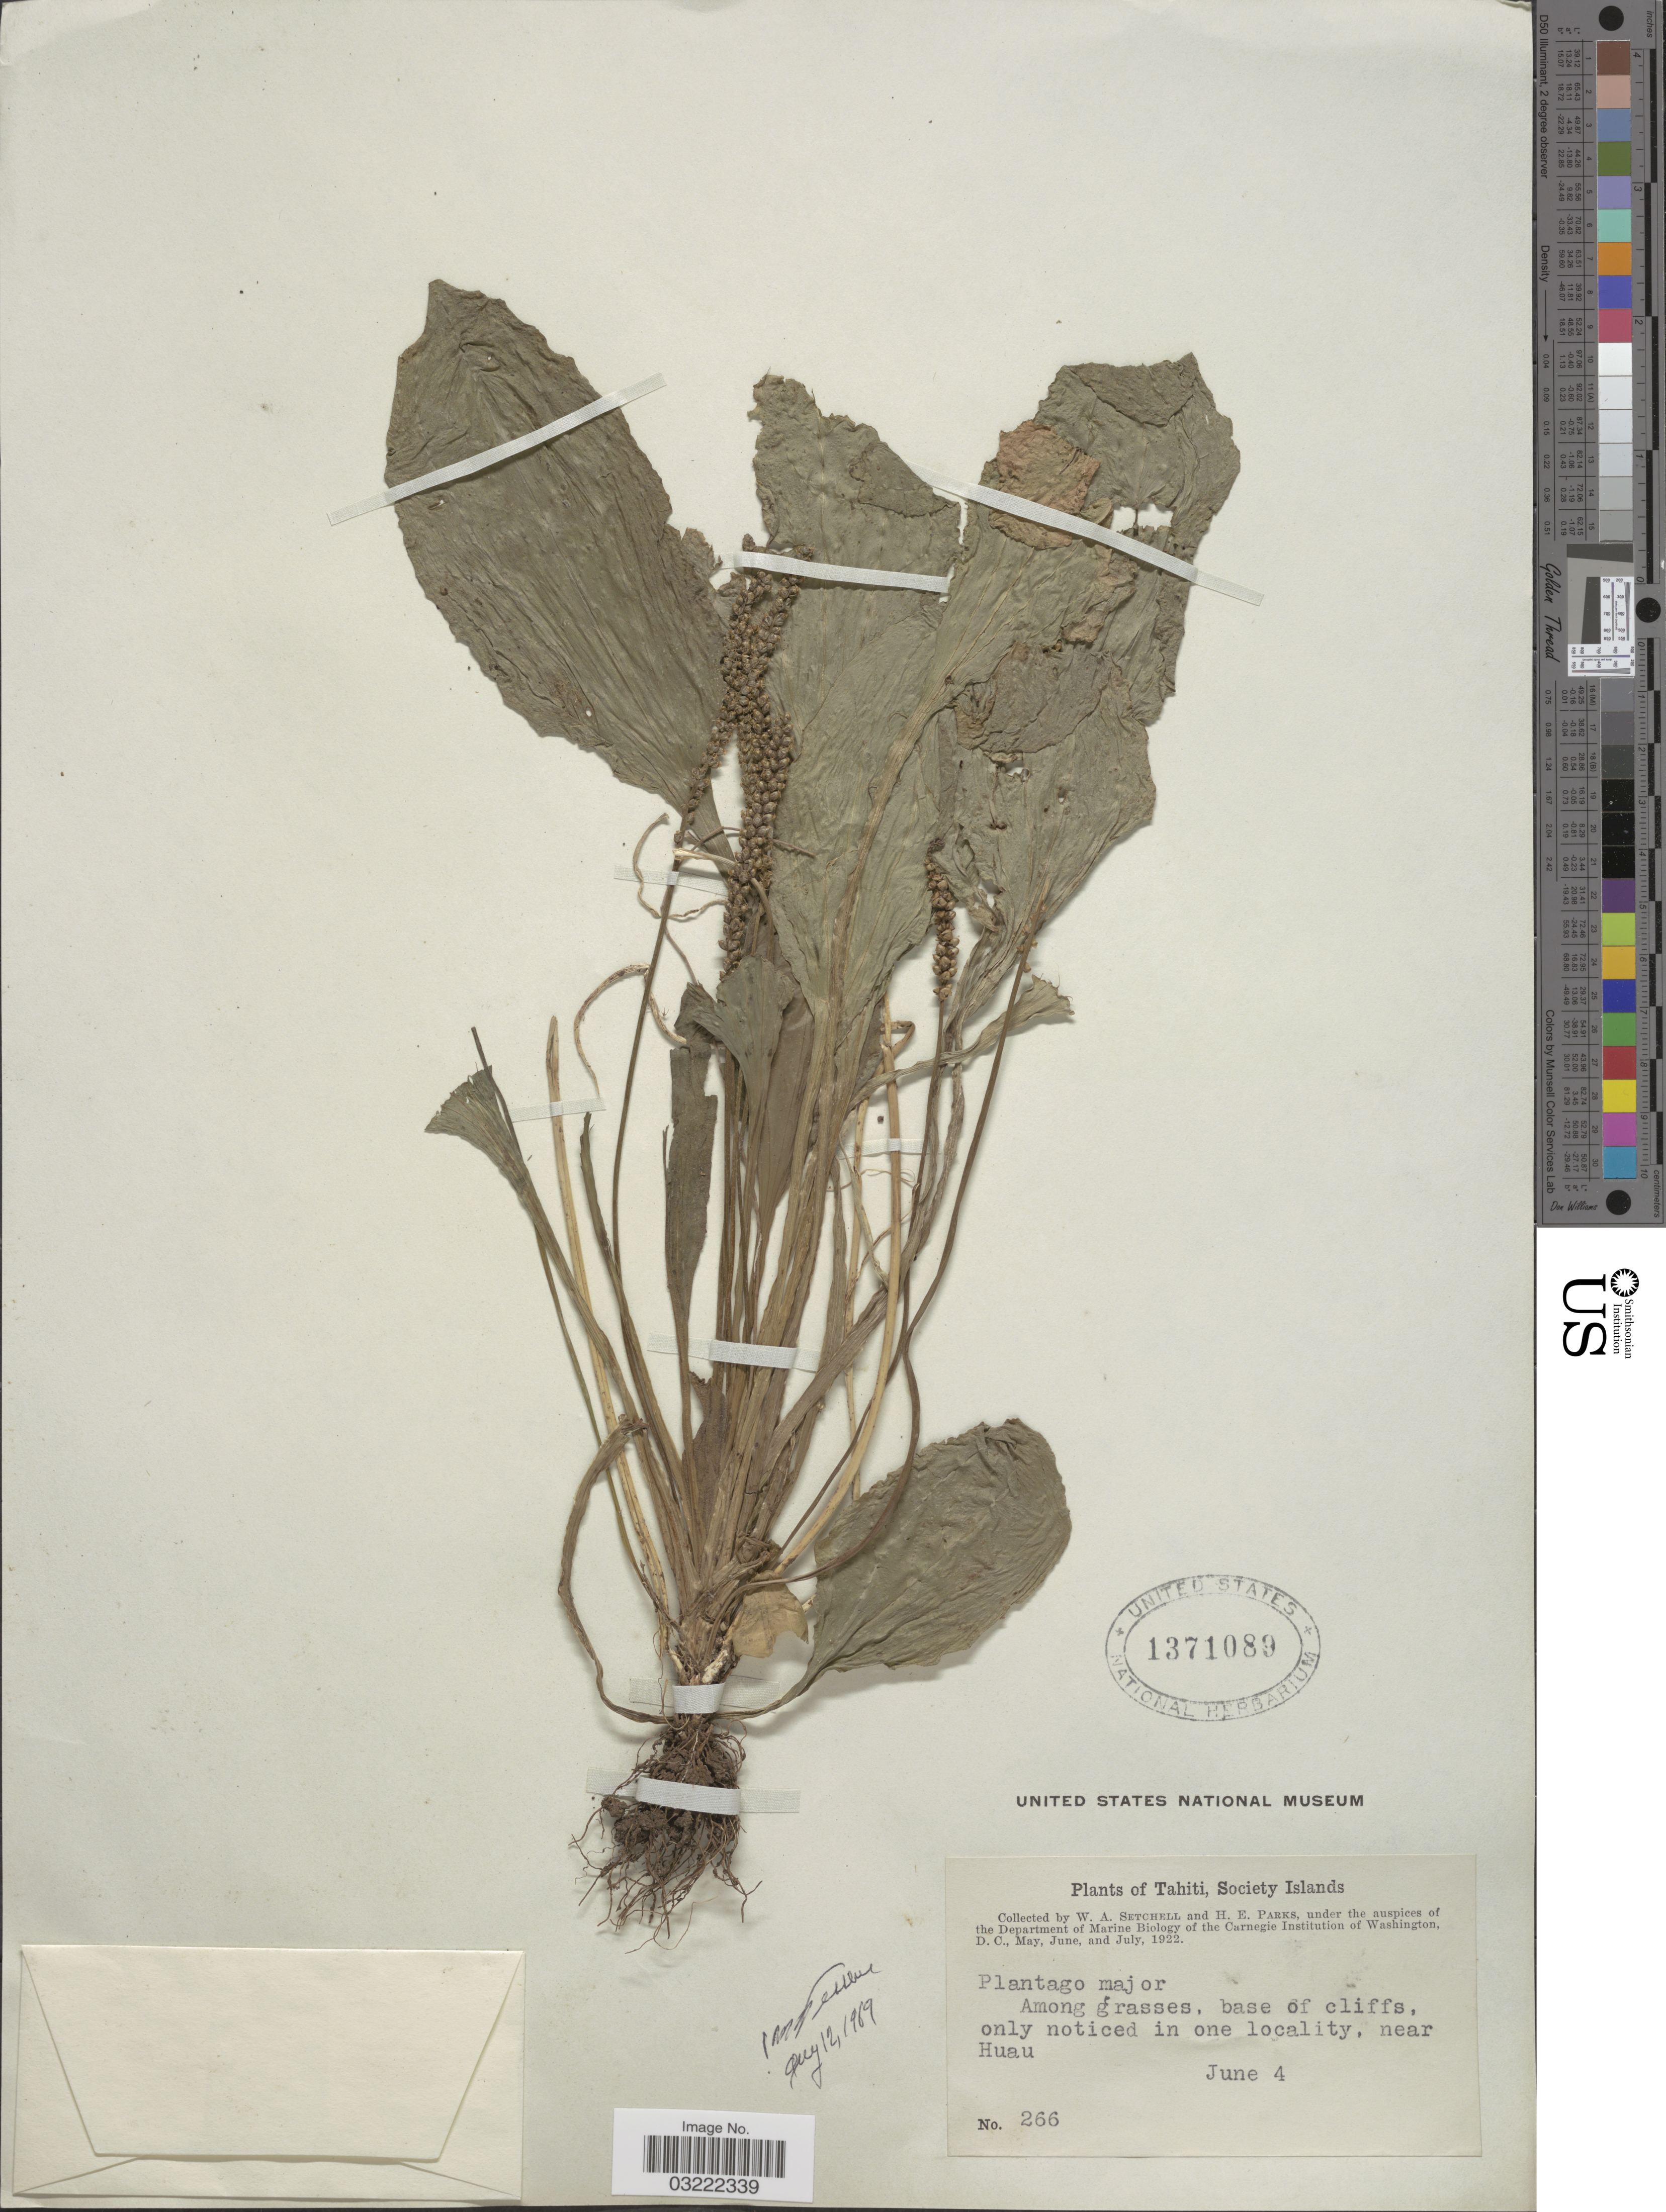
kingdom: Plantae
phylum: Tracheophyta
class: Magnoliopsida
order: Lamiales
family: Plantaginaceae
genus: Plantago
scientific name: Plantago major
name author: L.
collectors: W. Setchell & H. E. Parks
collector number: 266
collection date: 1922-06-04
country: French Polynesia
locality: Tahiti, Society Islands, near Huau.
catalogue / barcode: US 1371089